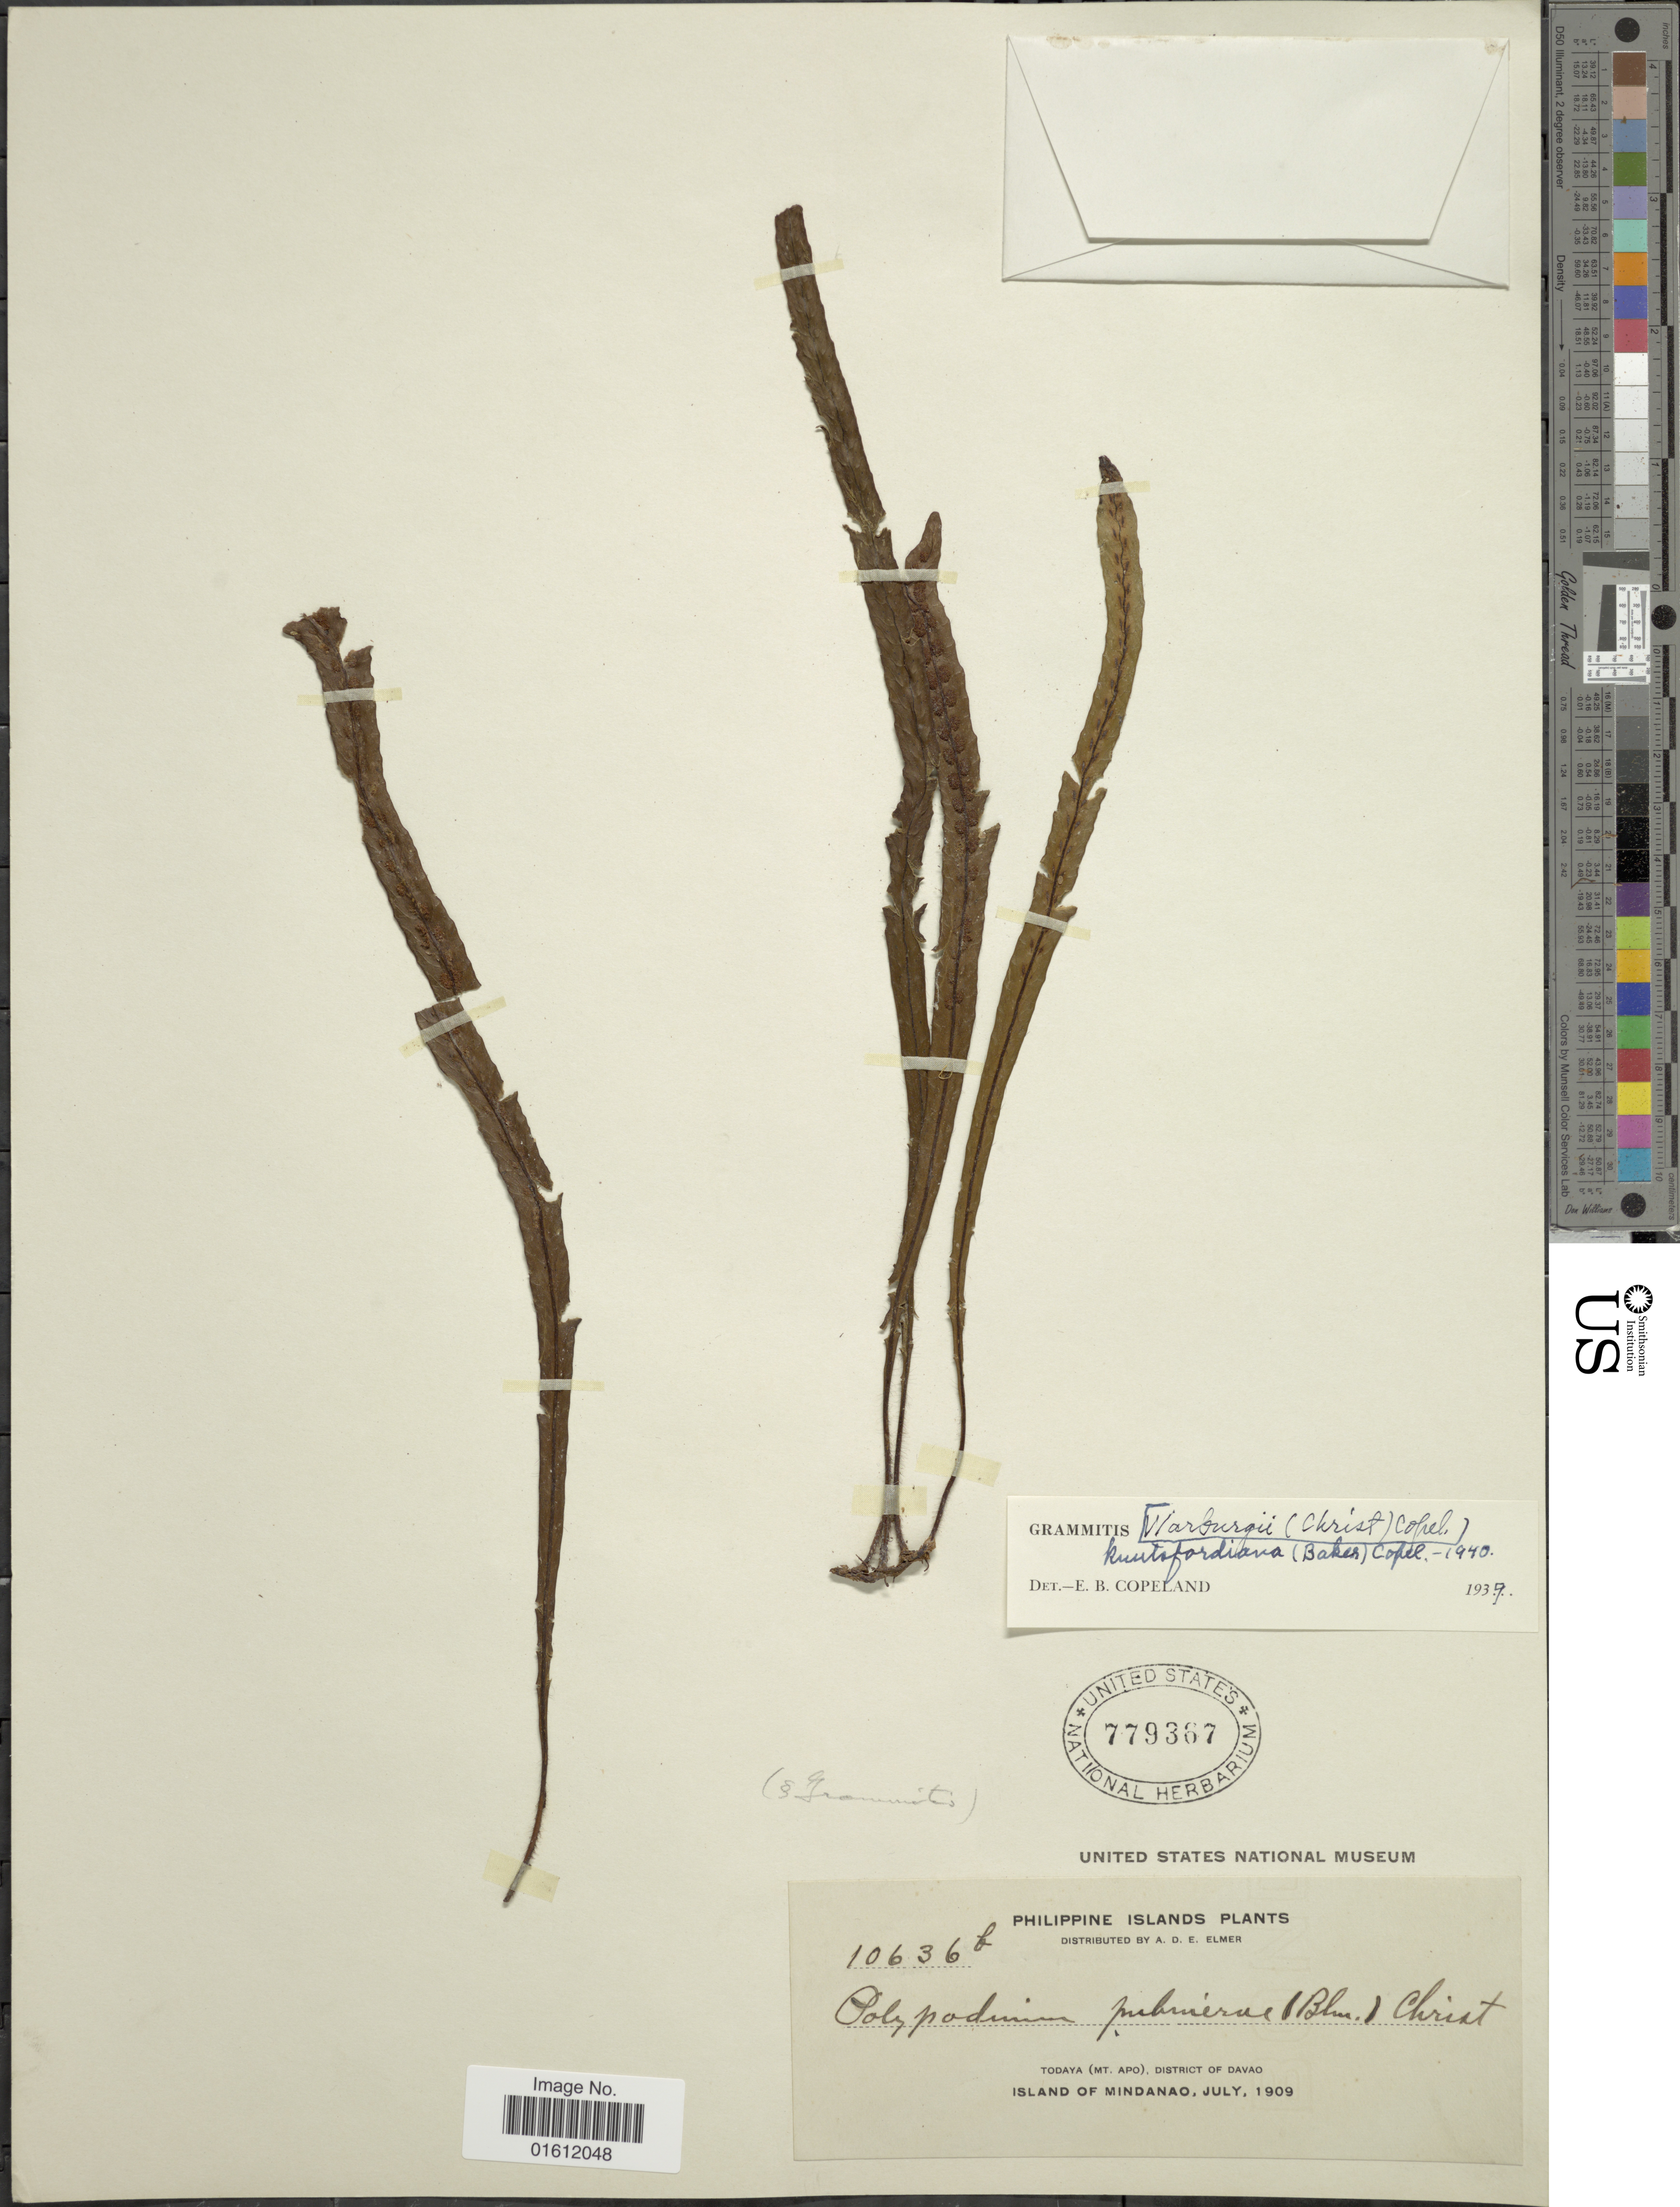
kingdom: Plantae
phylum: Tracheophyta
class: Polypodiopsida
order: Polypodiales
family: Polypodiaceae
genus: Oreogrammitis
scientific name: Oreogrammitis knutsfordiana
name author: (Baker) Parris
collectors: A. D. E. Elmer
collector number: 10636b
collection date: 1909-07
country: Philippines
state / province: Davao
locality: Philippine Islands, Todaya (Mt Apo), District of Davao, Island of Mindanao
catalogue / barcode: US 779367